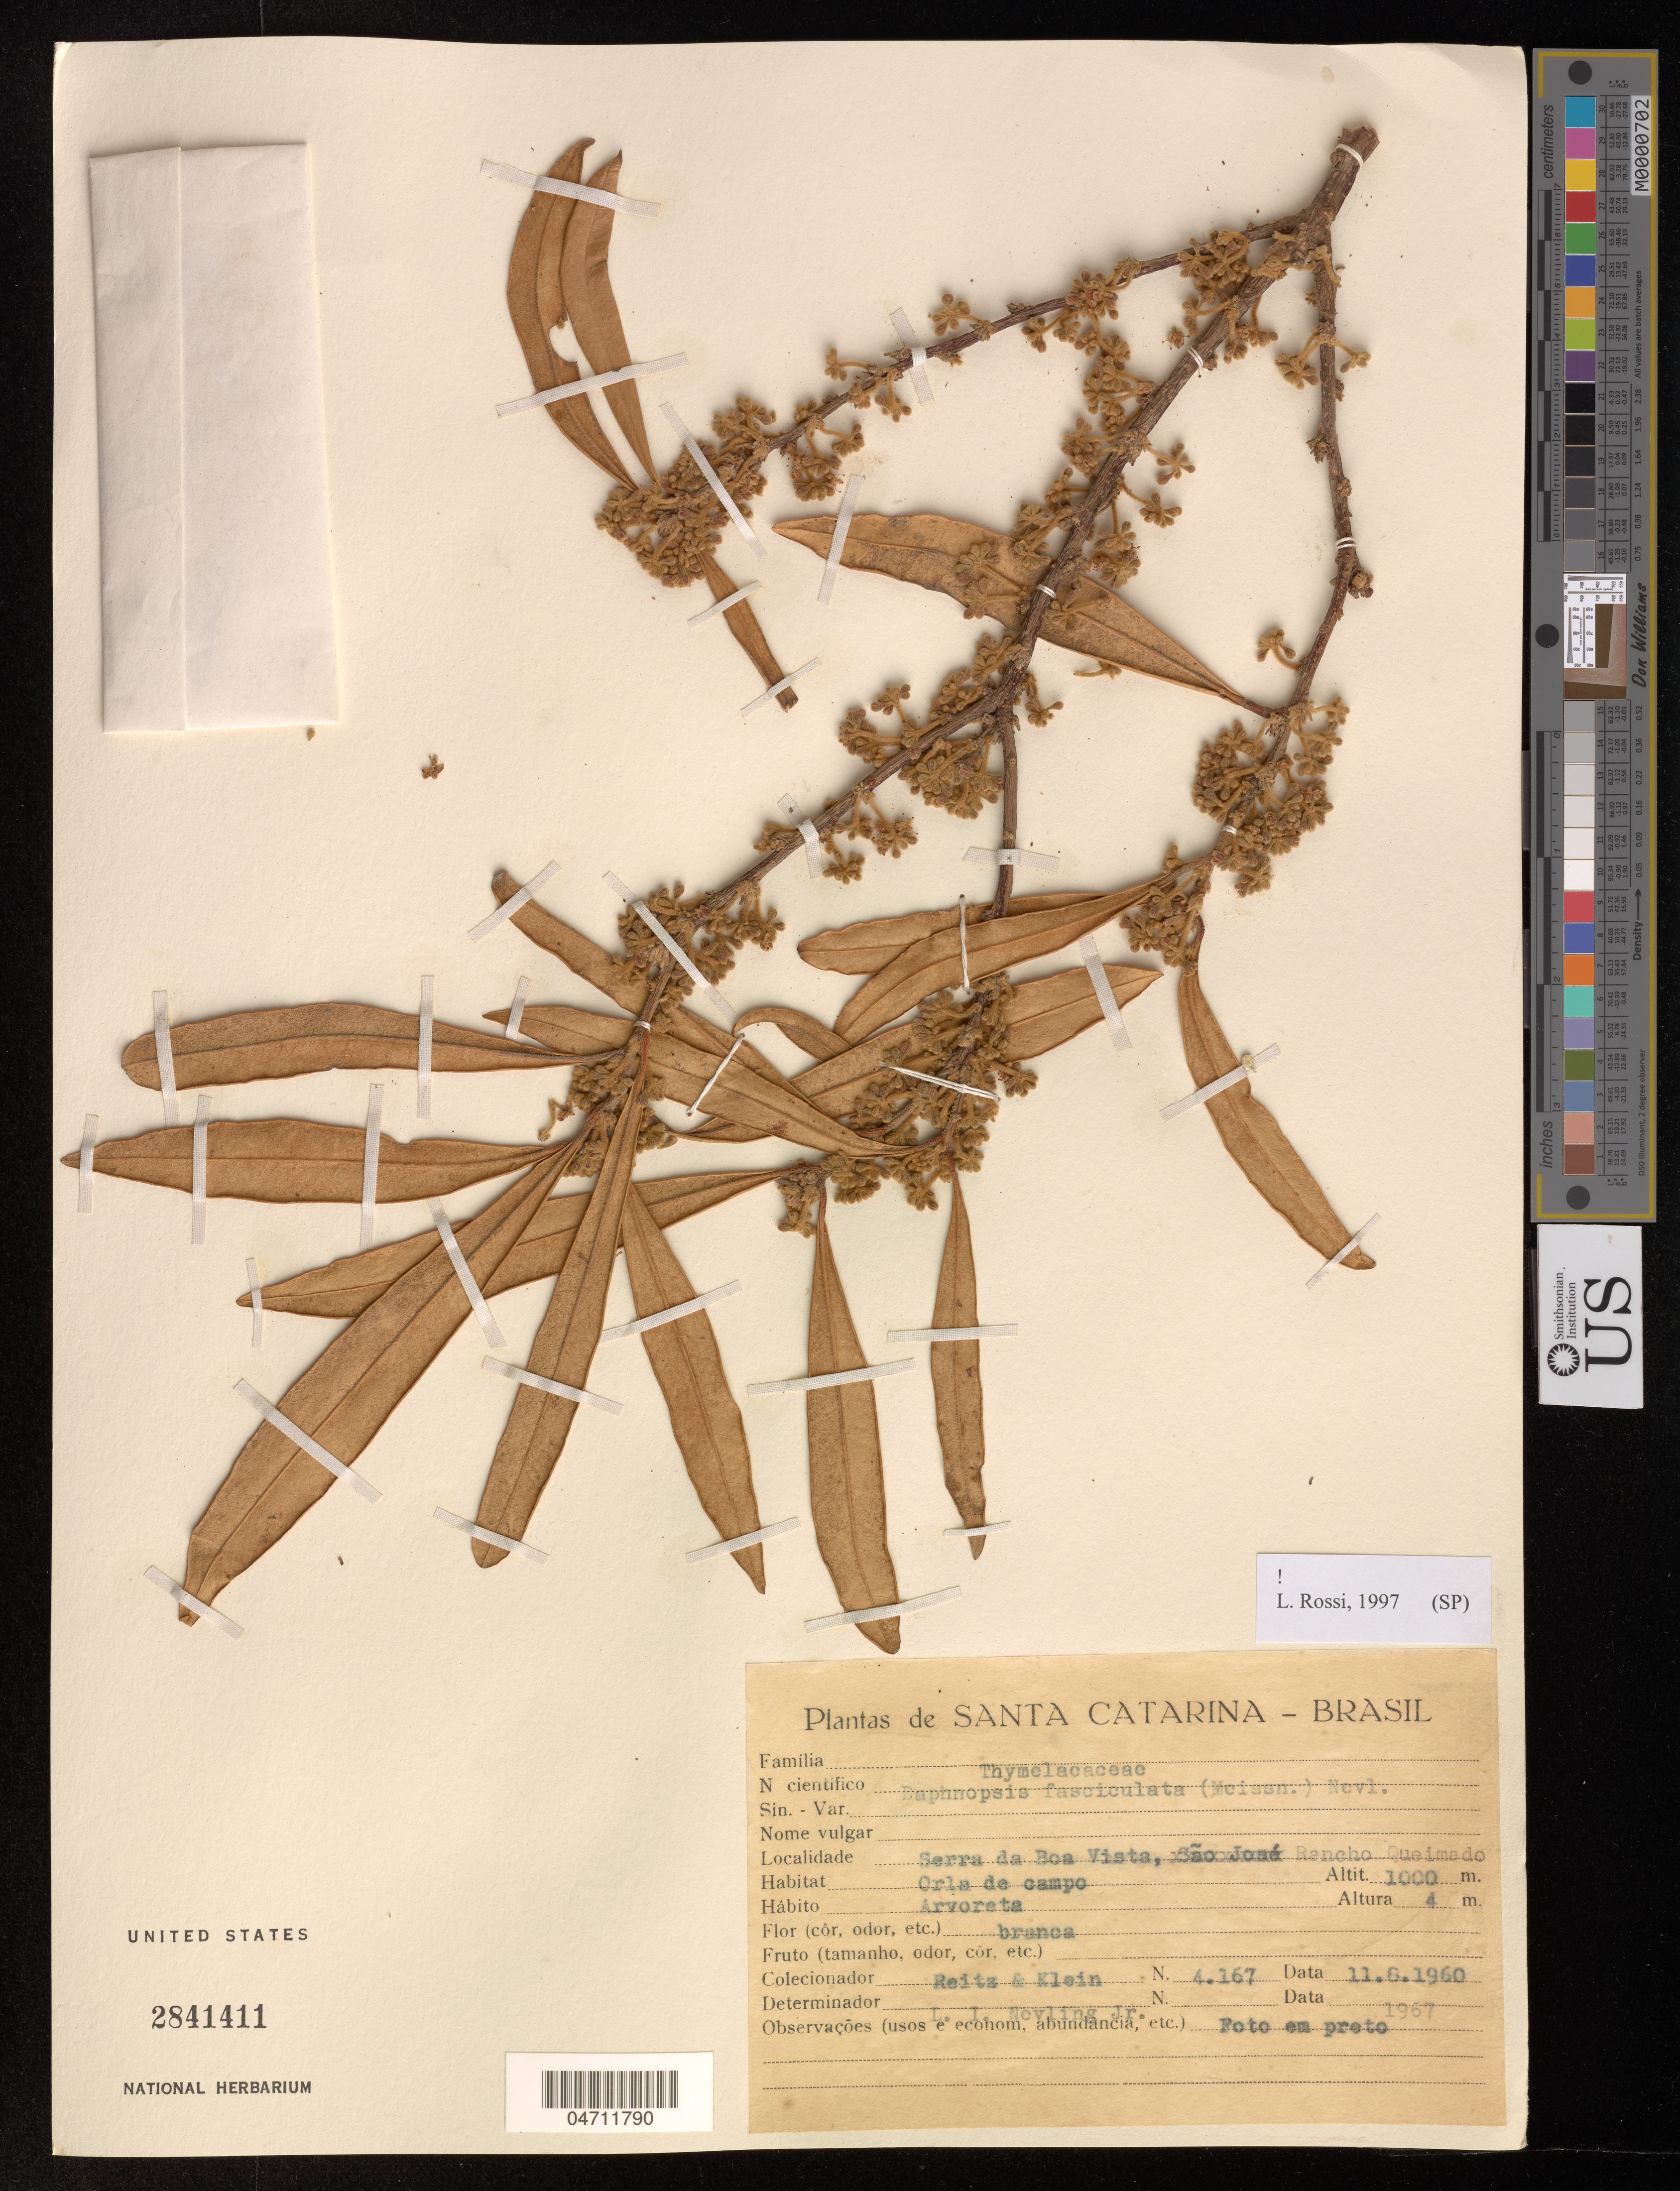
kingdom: Plantae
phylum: Tracheophyta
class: Magnoliopsida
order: Malvales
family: Thymelaeaceae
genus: Daphnopsis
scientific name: Daphnopsis fasciculata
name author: (R. Meissn.) Nevl.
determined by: Rossi, L.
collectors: R. Reitz & R. M. Klein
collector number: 4167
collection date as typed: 11 Aug 1960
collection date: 1960-08-11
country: Brazil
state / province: Santa Catarina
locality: Serra da Boa Vista, Sao Jose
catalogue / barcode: US 2841411